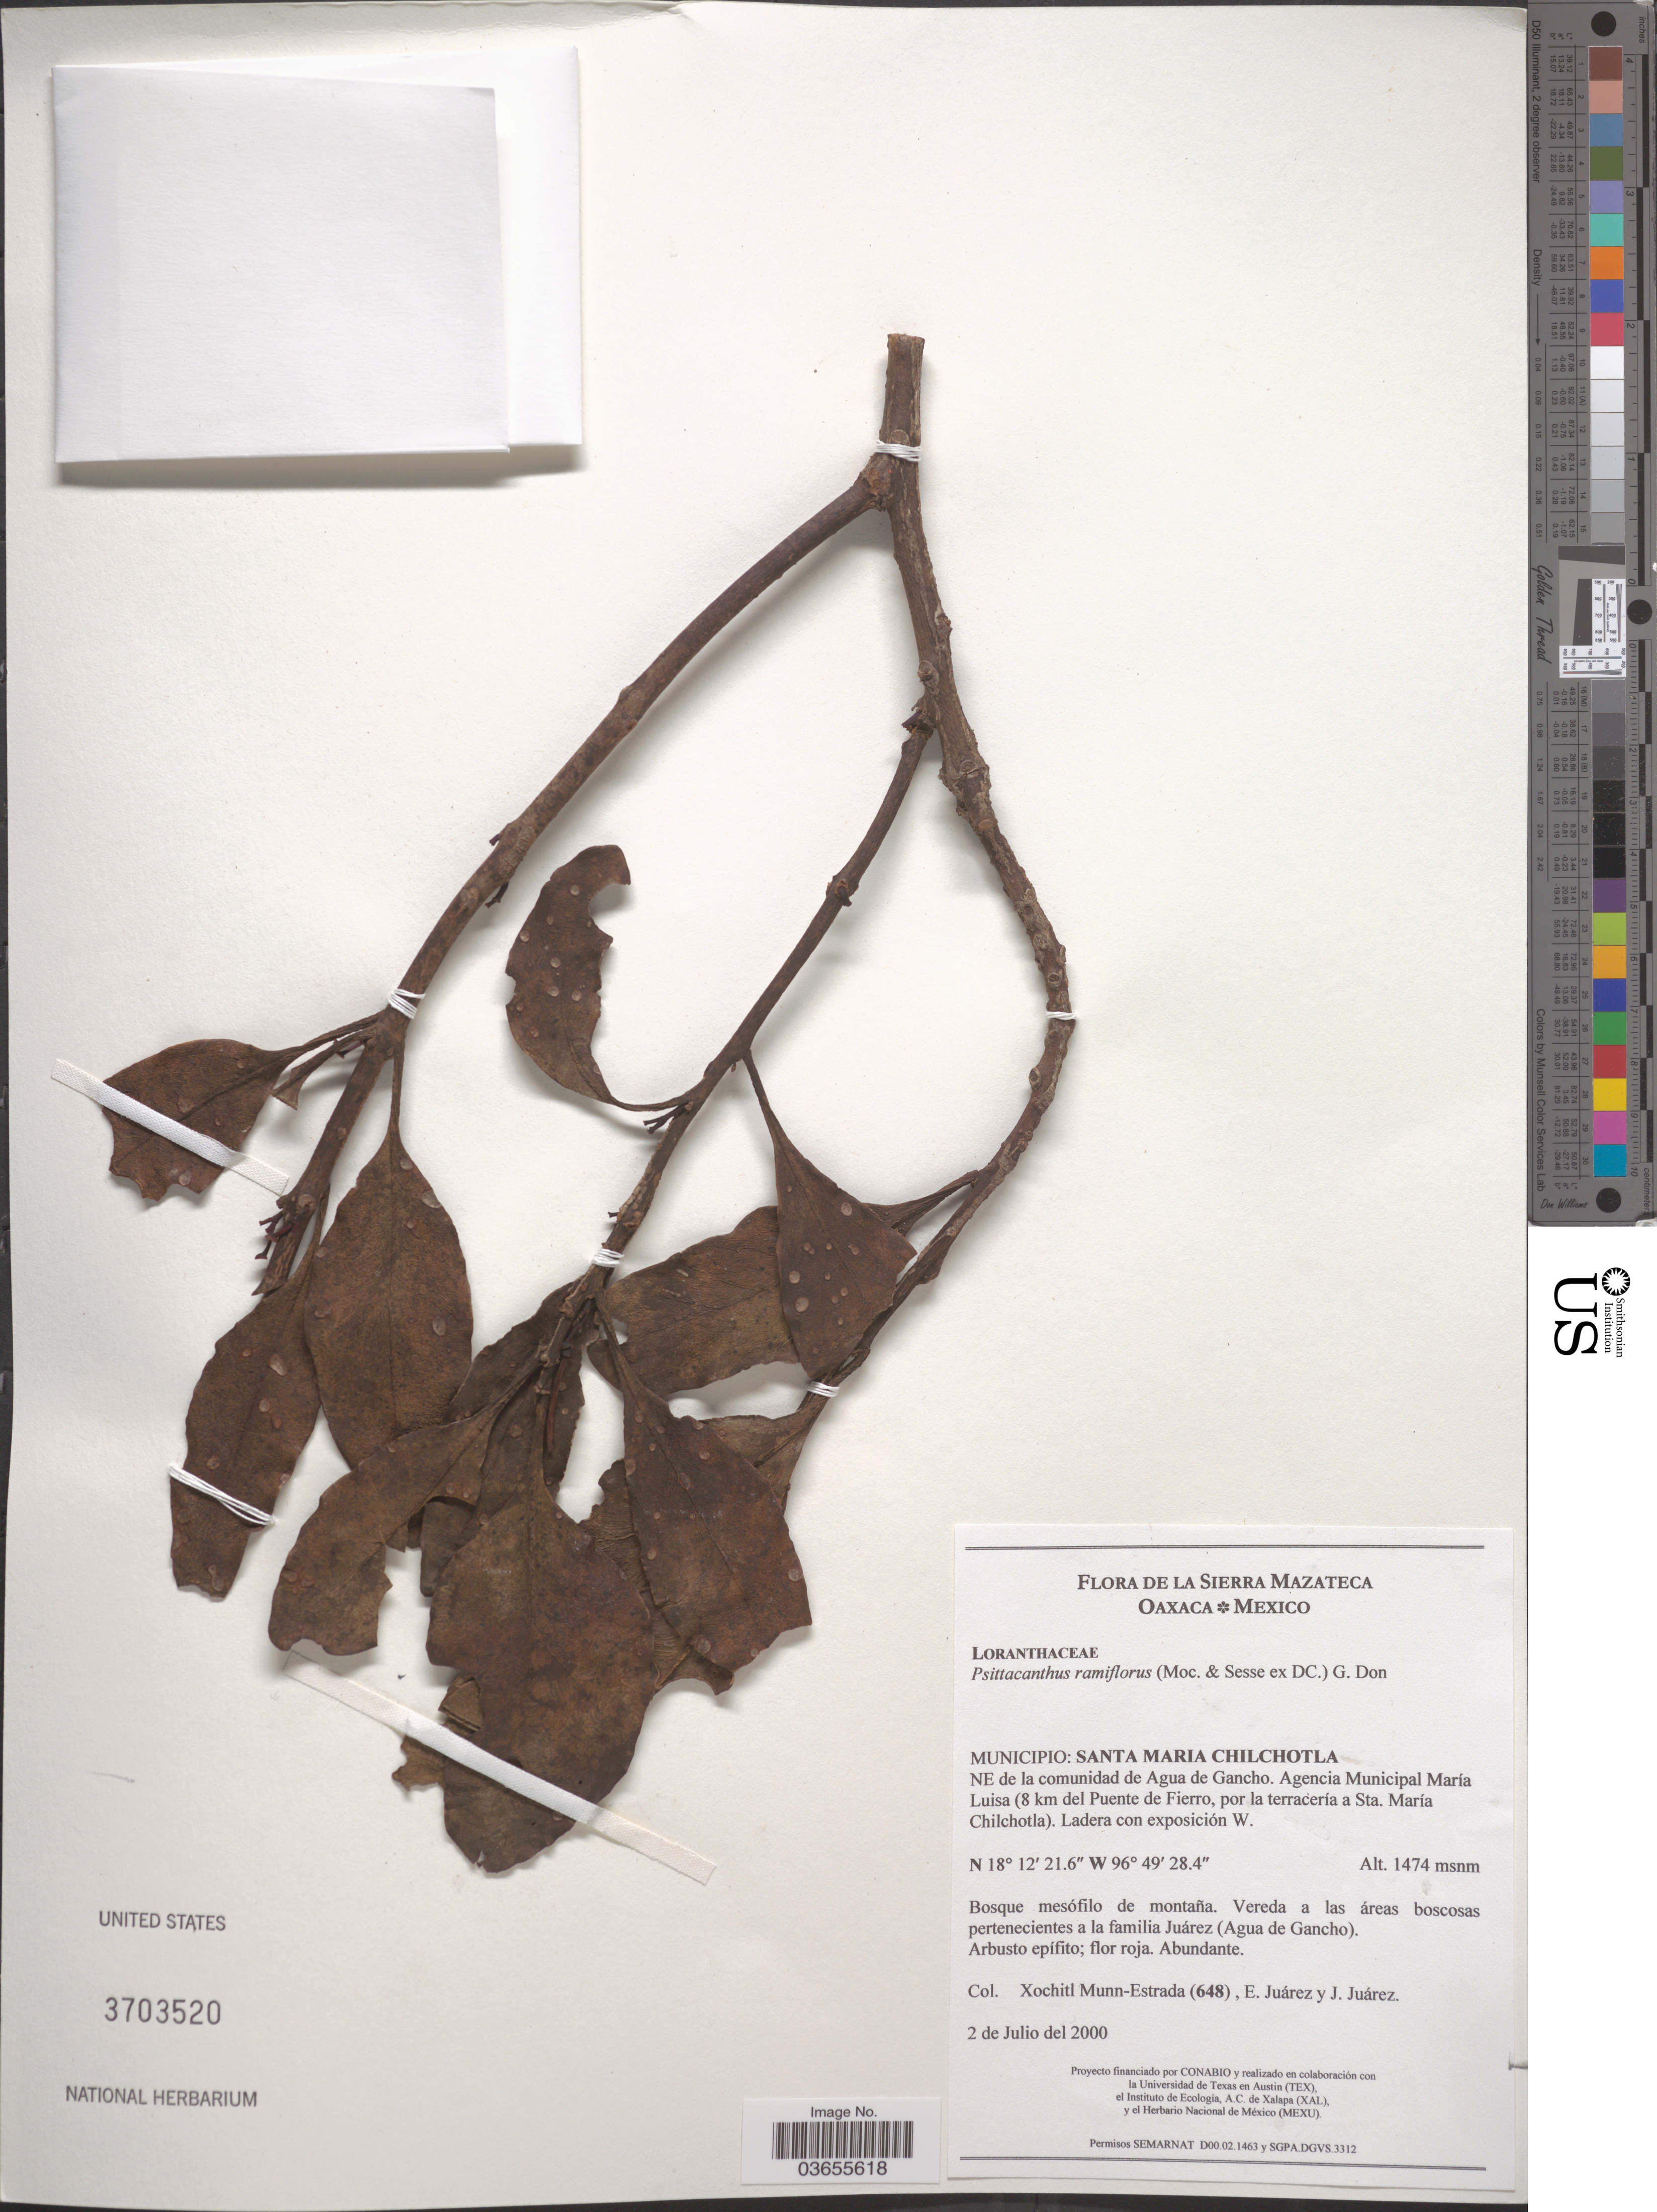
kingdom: Plantae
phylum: Tracheophyta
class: Magnoliopsida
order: Santalales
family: Loranthaceae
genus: Psittacanthus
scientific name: Psittacanthus ramiflorus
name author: (Moc. & Sessé ex DC.) G. Don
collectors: X. Munn-Estrada, E. Juarez & J. Juarez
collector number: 648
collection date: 2000-07-02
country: Mexico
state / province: Oaxaca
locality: Sierra Mazateca. Municipio: Santa Maria Chilchotla. NE de la comunidad de Agua de Gancho. Agencia Municipal María Luisa (8 km del Puente de Fierro, por la terracería a Sta. María Chilchotla).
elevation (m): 1474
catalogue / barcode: US 3703520